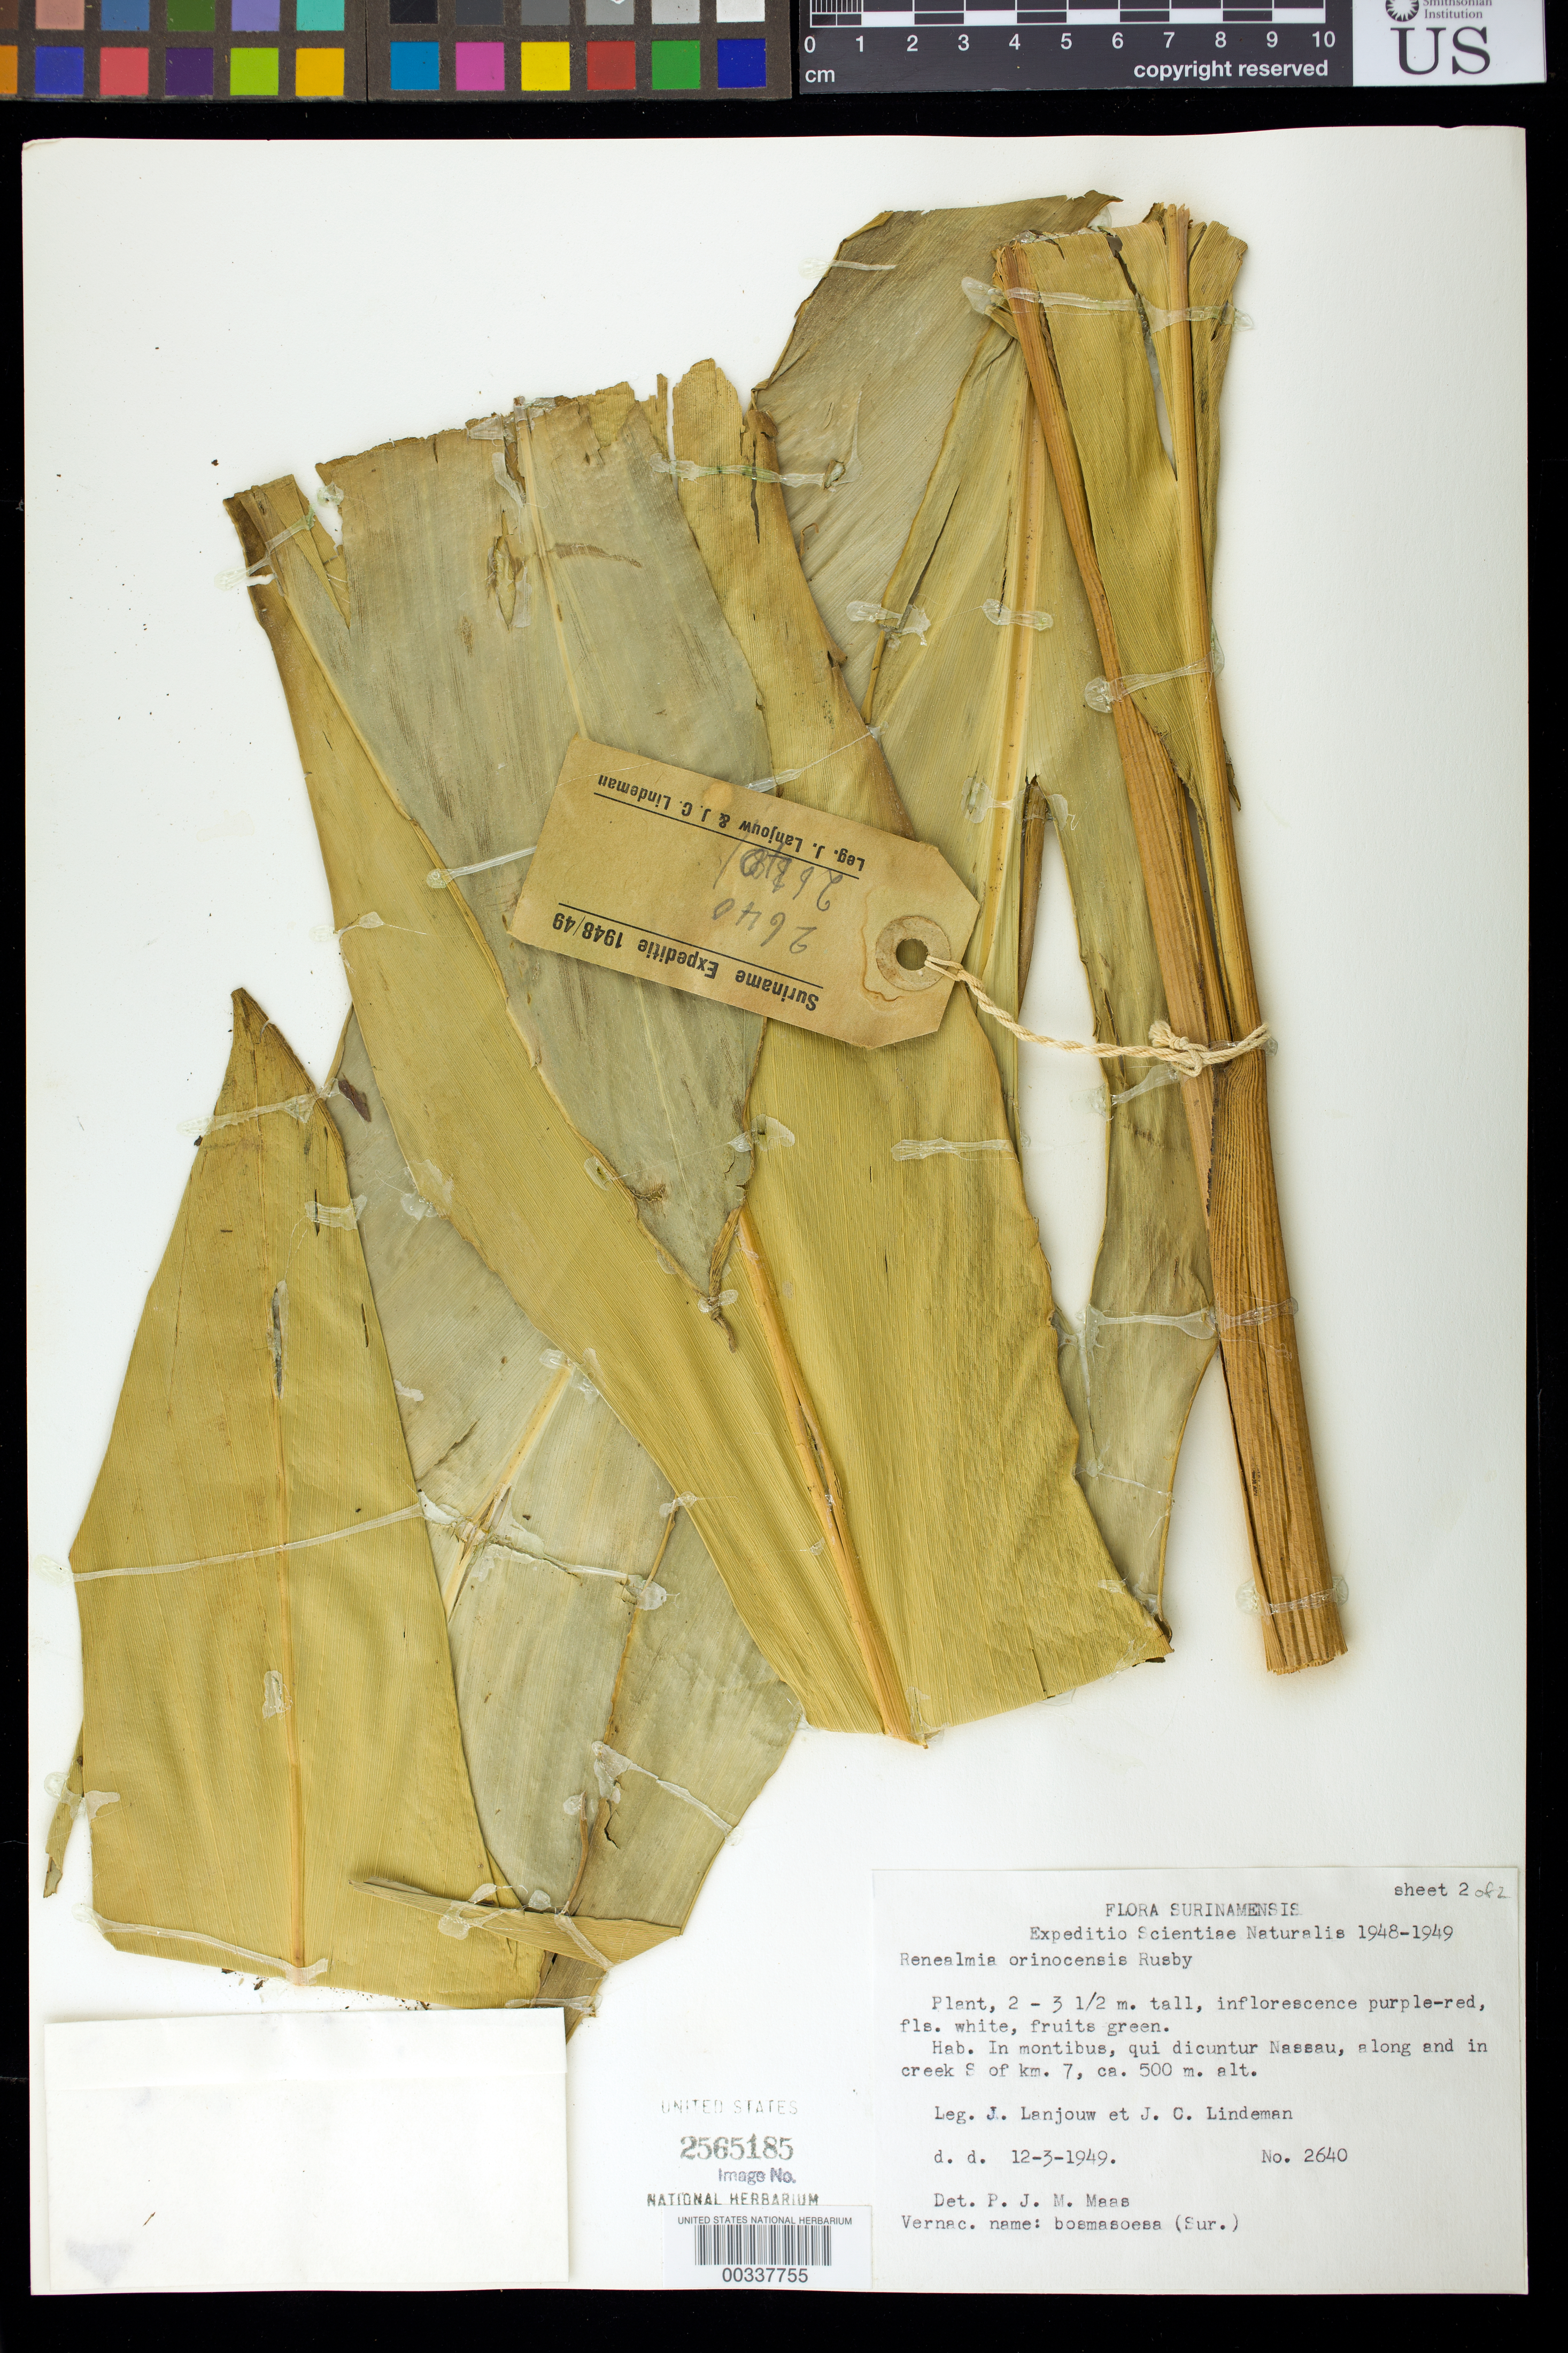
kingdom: Plantae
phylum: Tracheophyta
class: Liliopsida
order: Zingiberales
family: Zingiberaceae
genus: Renealmia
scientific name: Renealmia orinocensis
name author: Rusby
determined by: Maas, Paul J. M.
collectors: J. Lanjouw & J. C. Lindeman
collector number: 2640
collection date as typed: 12 Mar 1949 or 03 Dec 1949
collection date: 1949-03-12 or 1949-12-03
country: Suriname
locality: In montibus, qui dicuntur nassau, along and in creek s of km 7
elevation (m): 500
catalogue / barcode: US 2565185